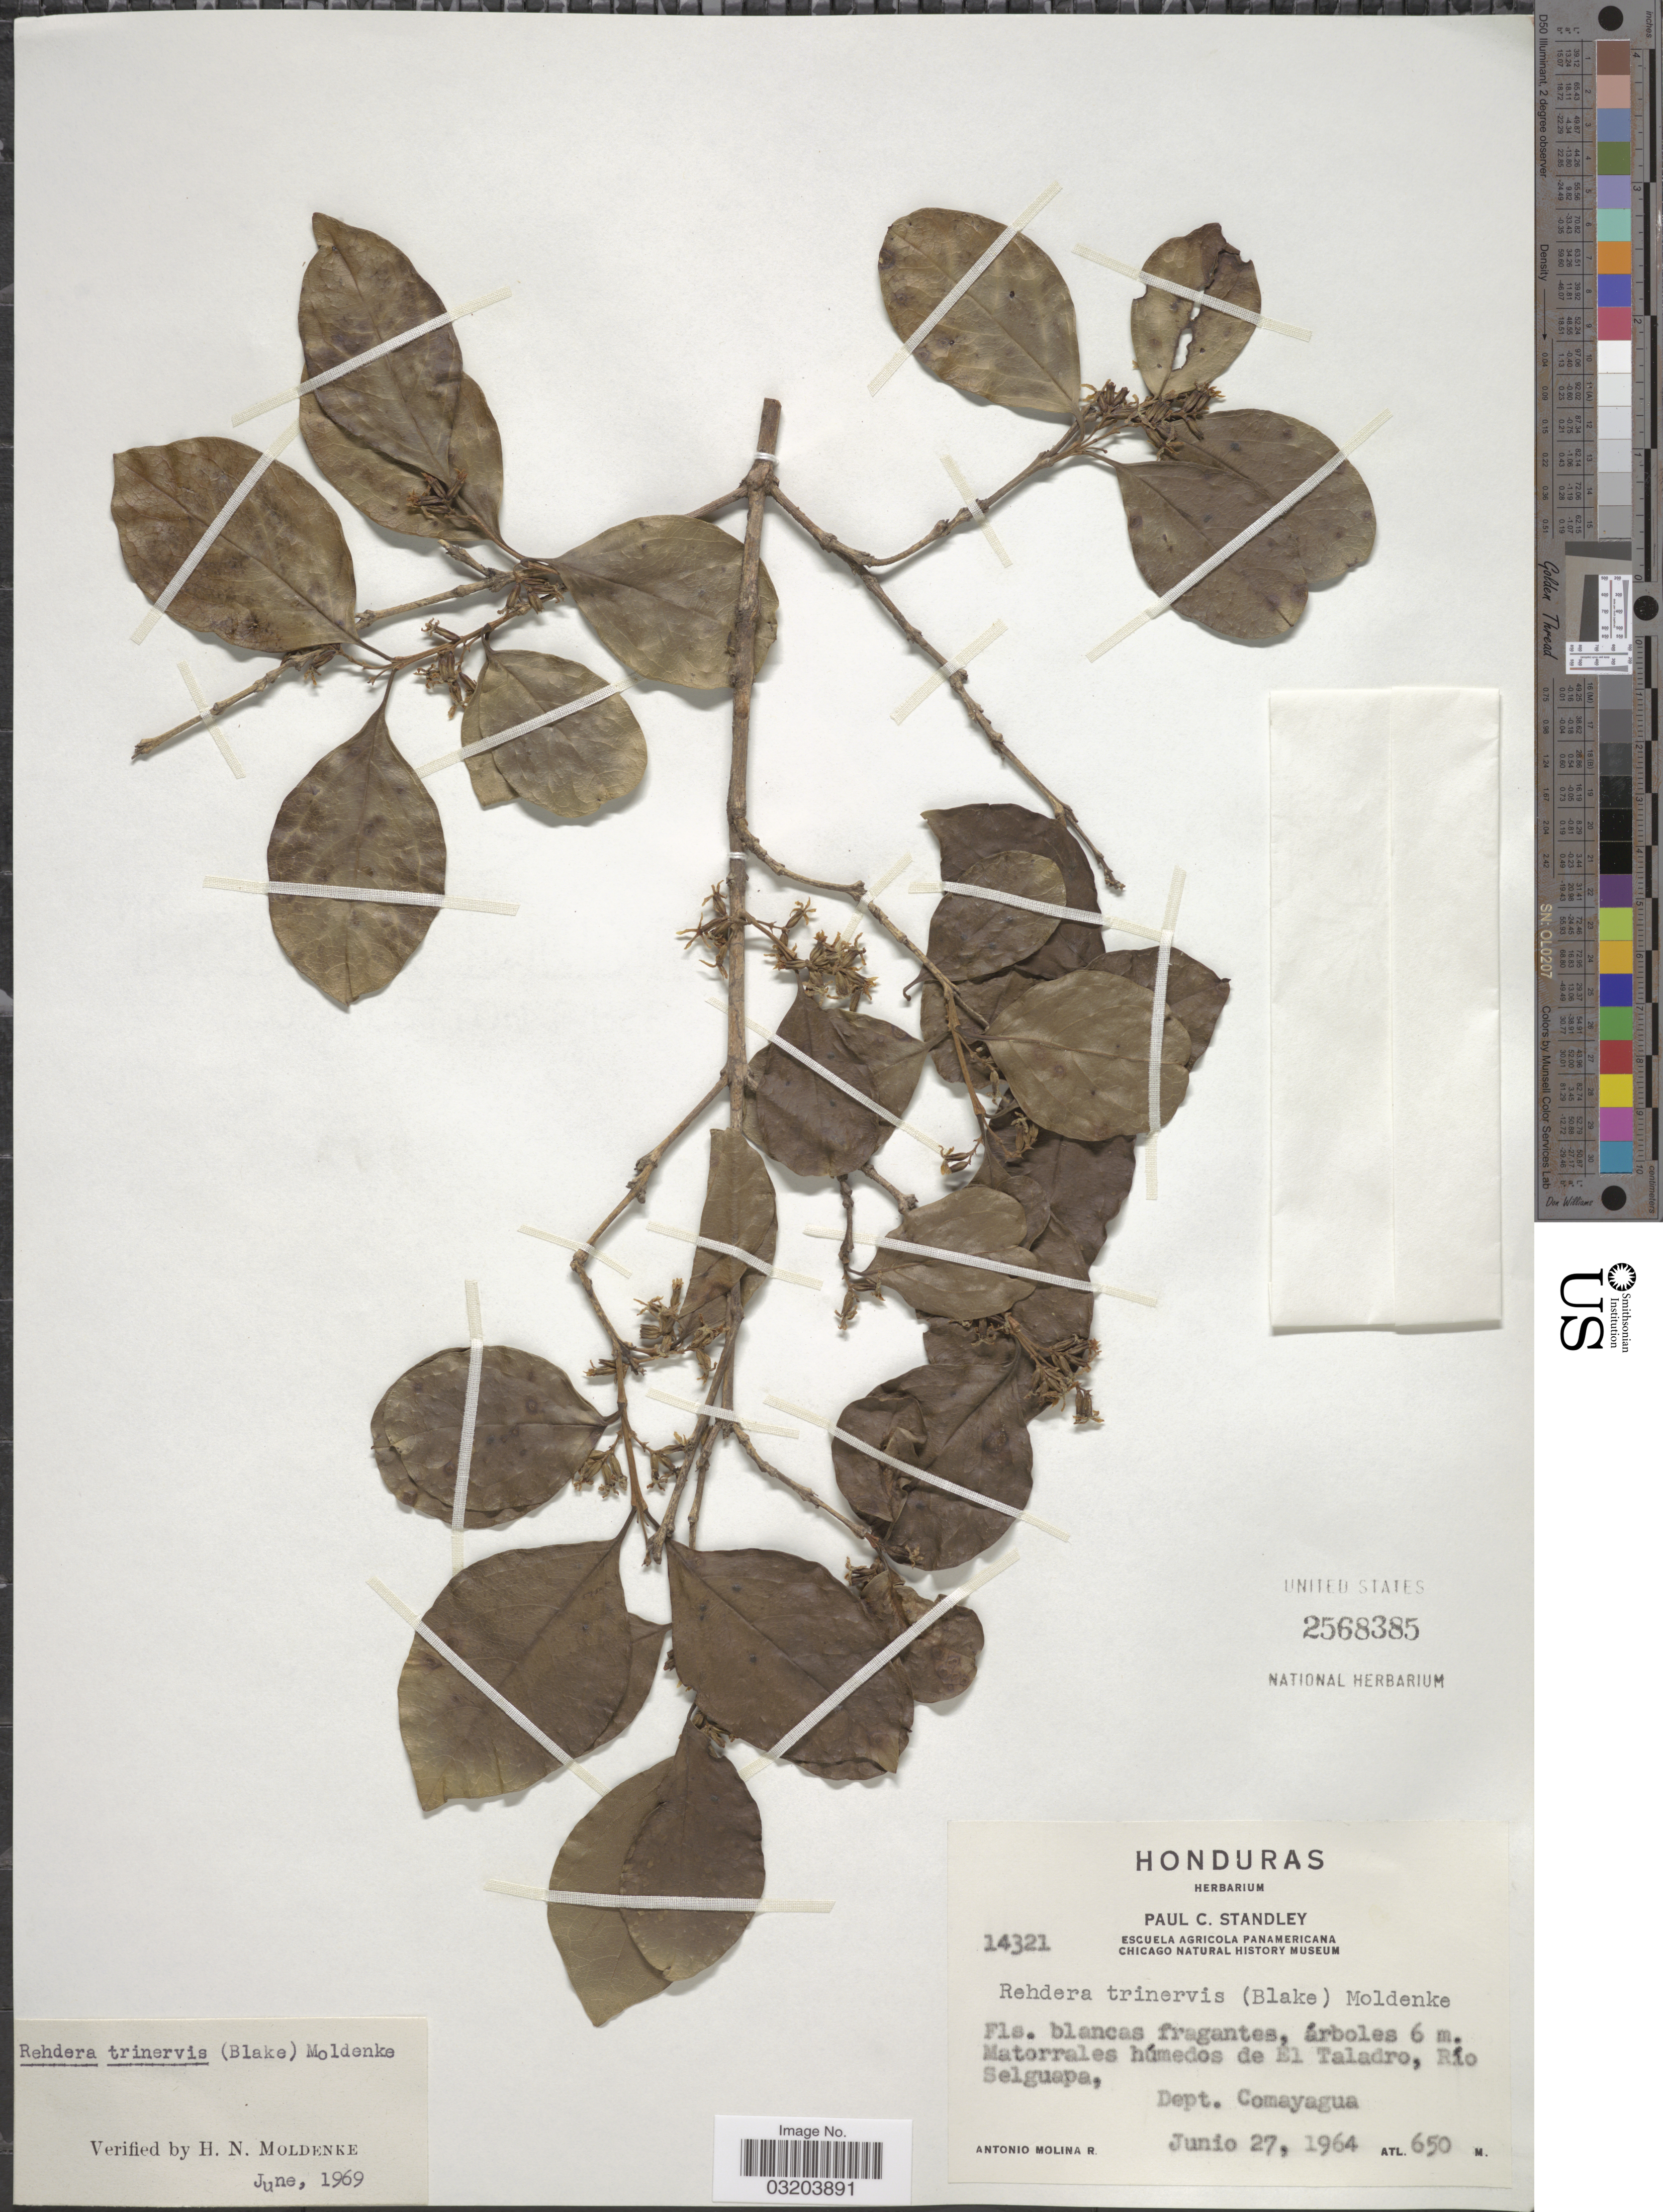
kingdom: Plantae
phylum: Tracheophyta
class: Magnoliopsida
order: Lamiales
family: Verbenaceae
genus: Rehdera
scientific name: Rehdera trinervis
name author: (S.F. Blake) Moldenke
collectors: A. Molina R.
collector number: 14321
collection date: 1964-06-27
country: Honduras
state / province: Comayagua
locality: Matorrales húmedos de El Taladro, Río Selguapa, Dept. Comayagua.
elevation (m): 650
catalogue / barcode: US 2568385